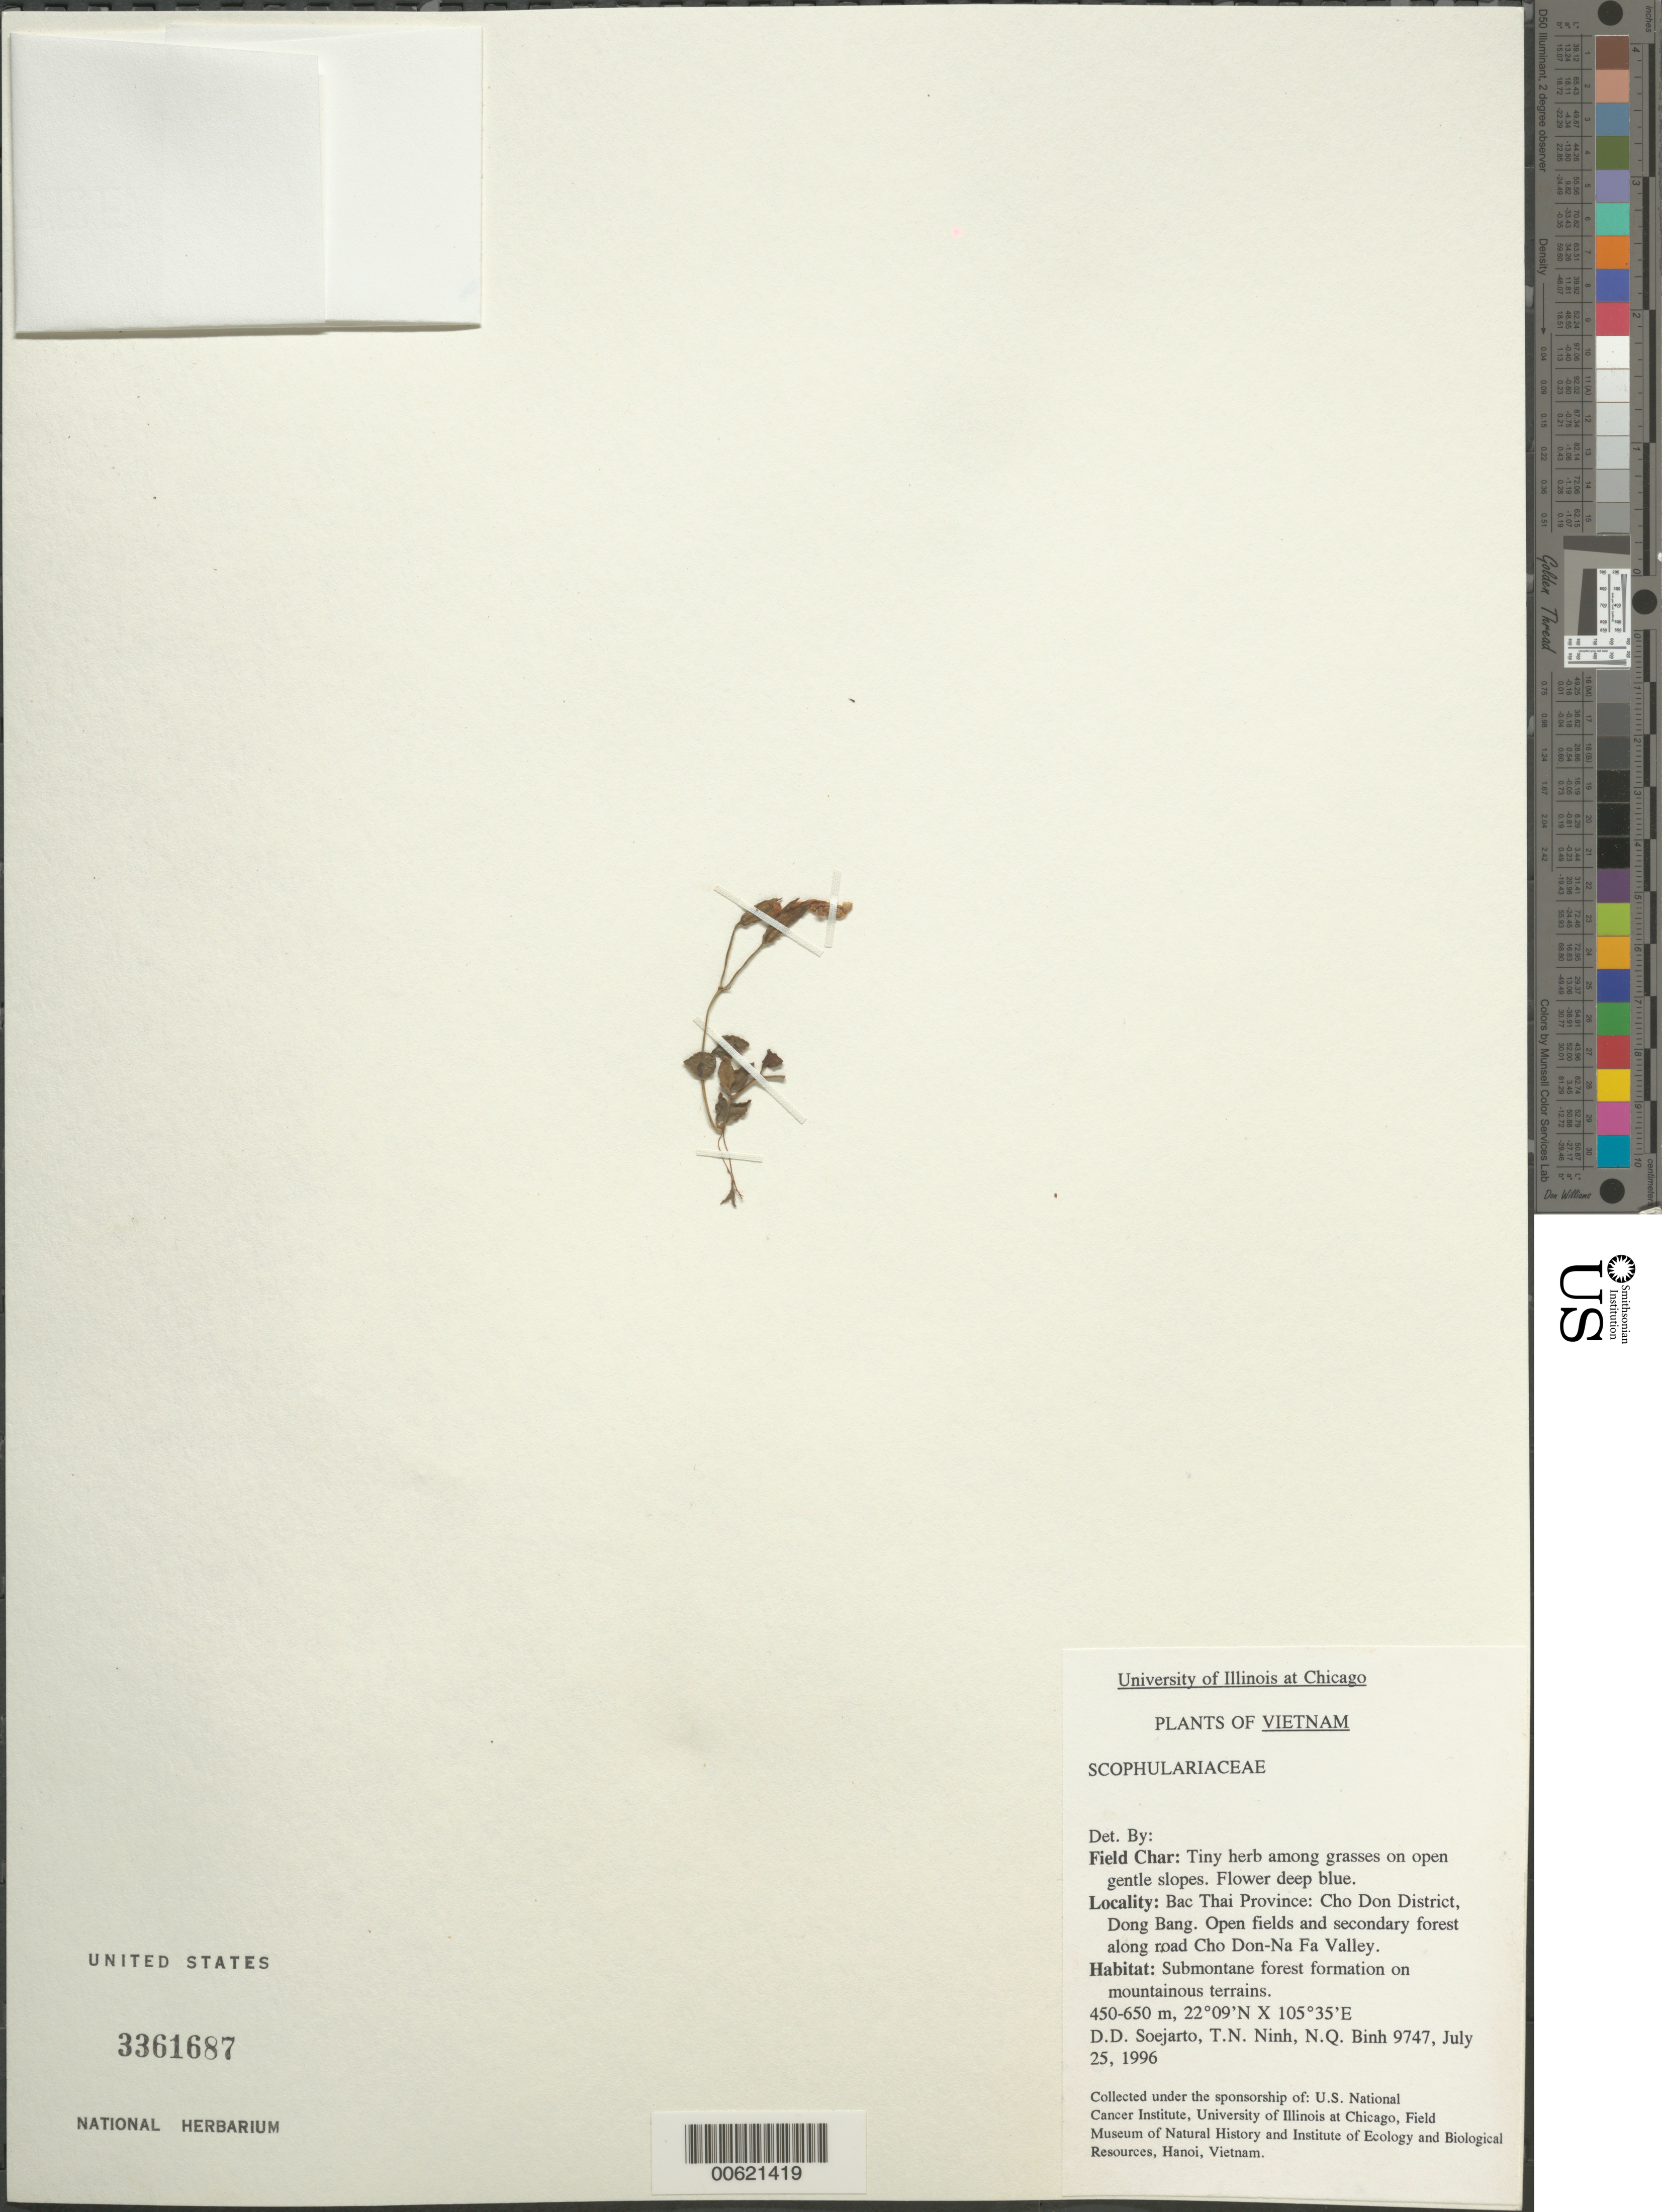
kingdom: Plantae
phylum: Tracheophyta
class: Magnoliopsida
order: Lamiales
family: Scrophulariaceae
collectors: T. N. Ninh & N. Binh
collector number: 9747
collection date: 1996-07-25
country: Vietnam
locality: Bac Thai Province: Cho Don District, Dong Bang. Open fields and secondary forest along road Cho Don-Na Fa Valley.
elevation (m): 450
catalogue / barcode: US 3361687